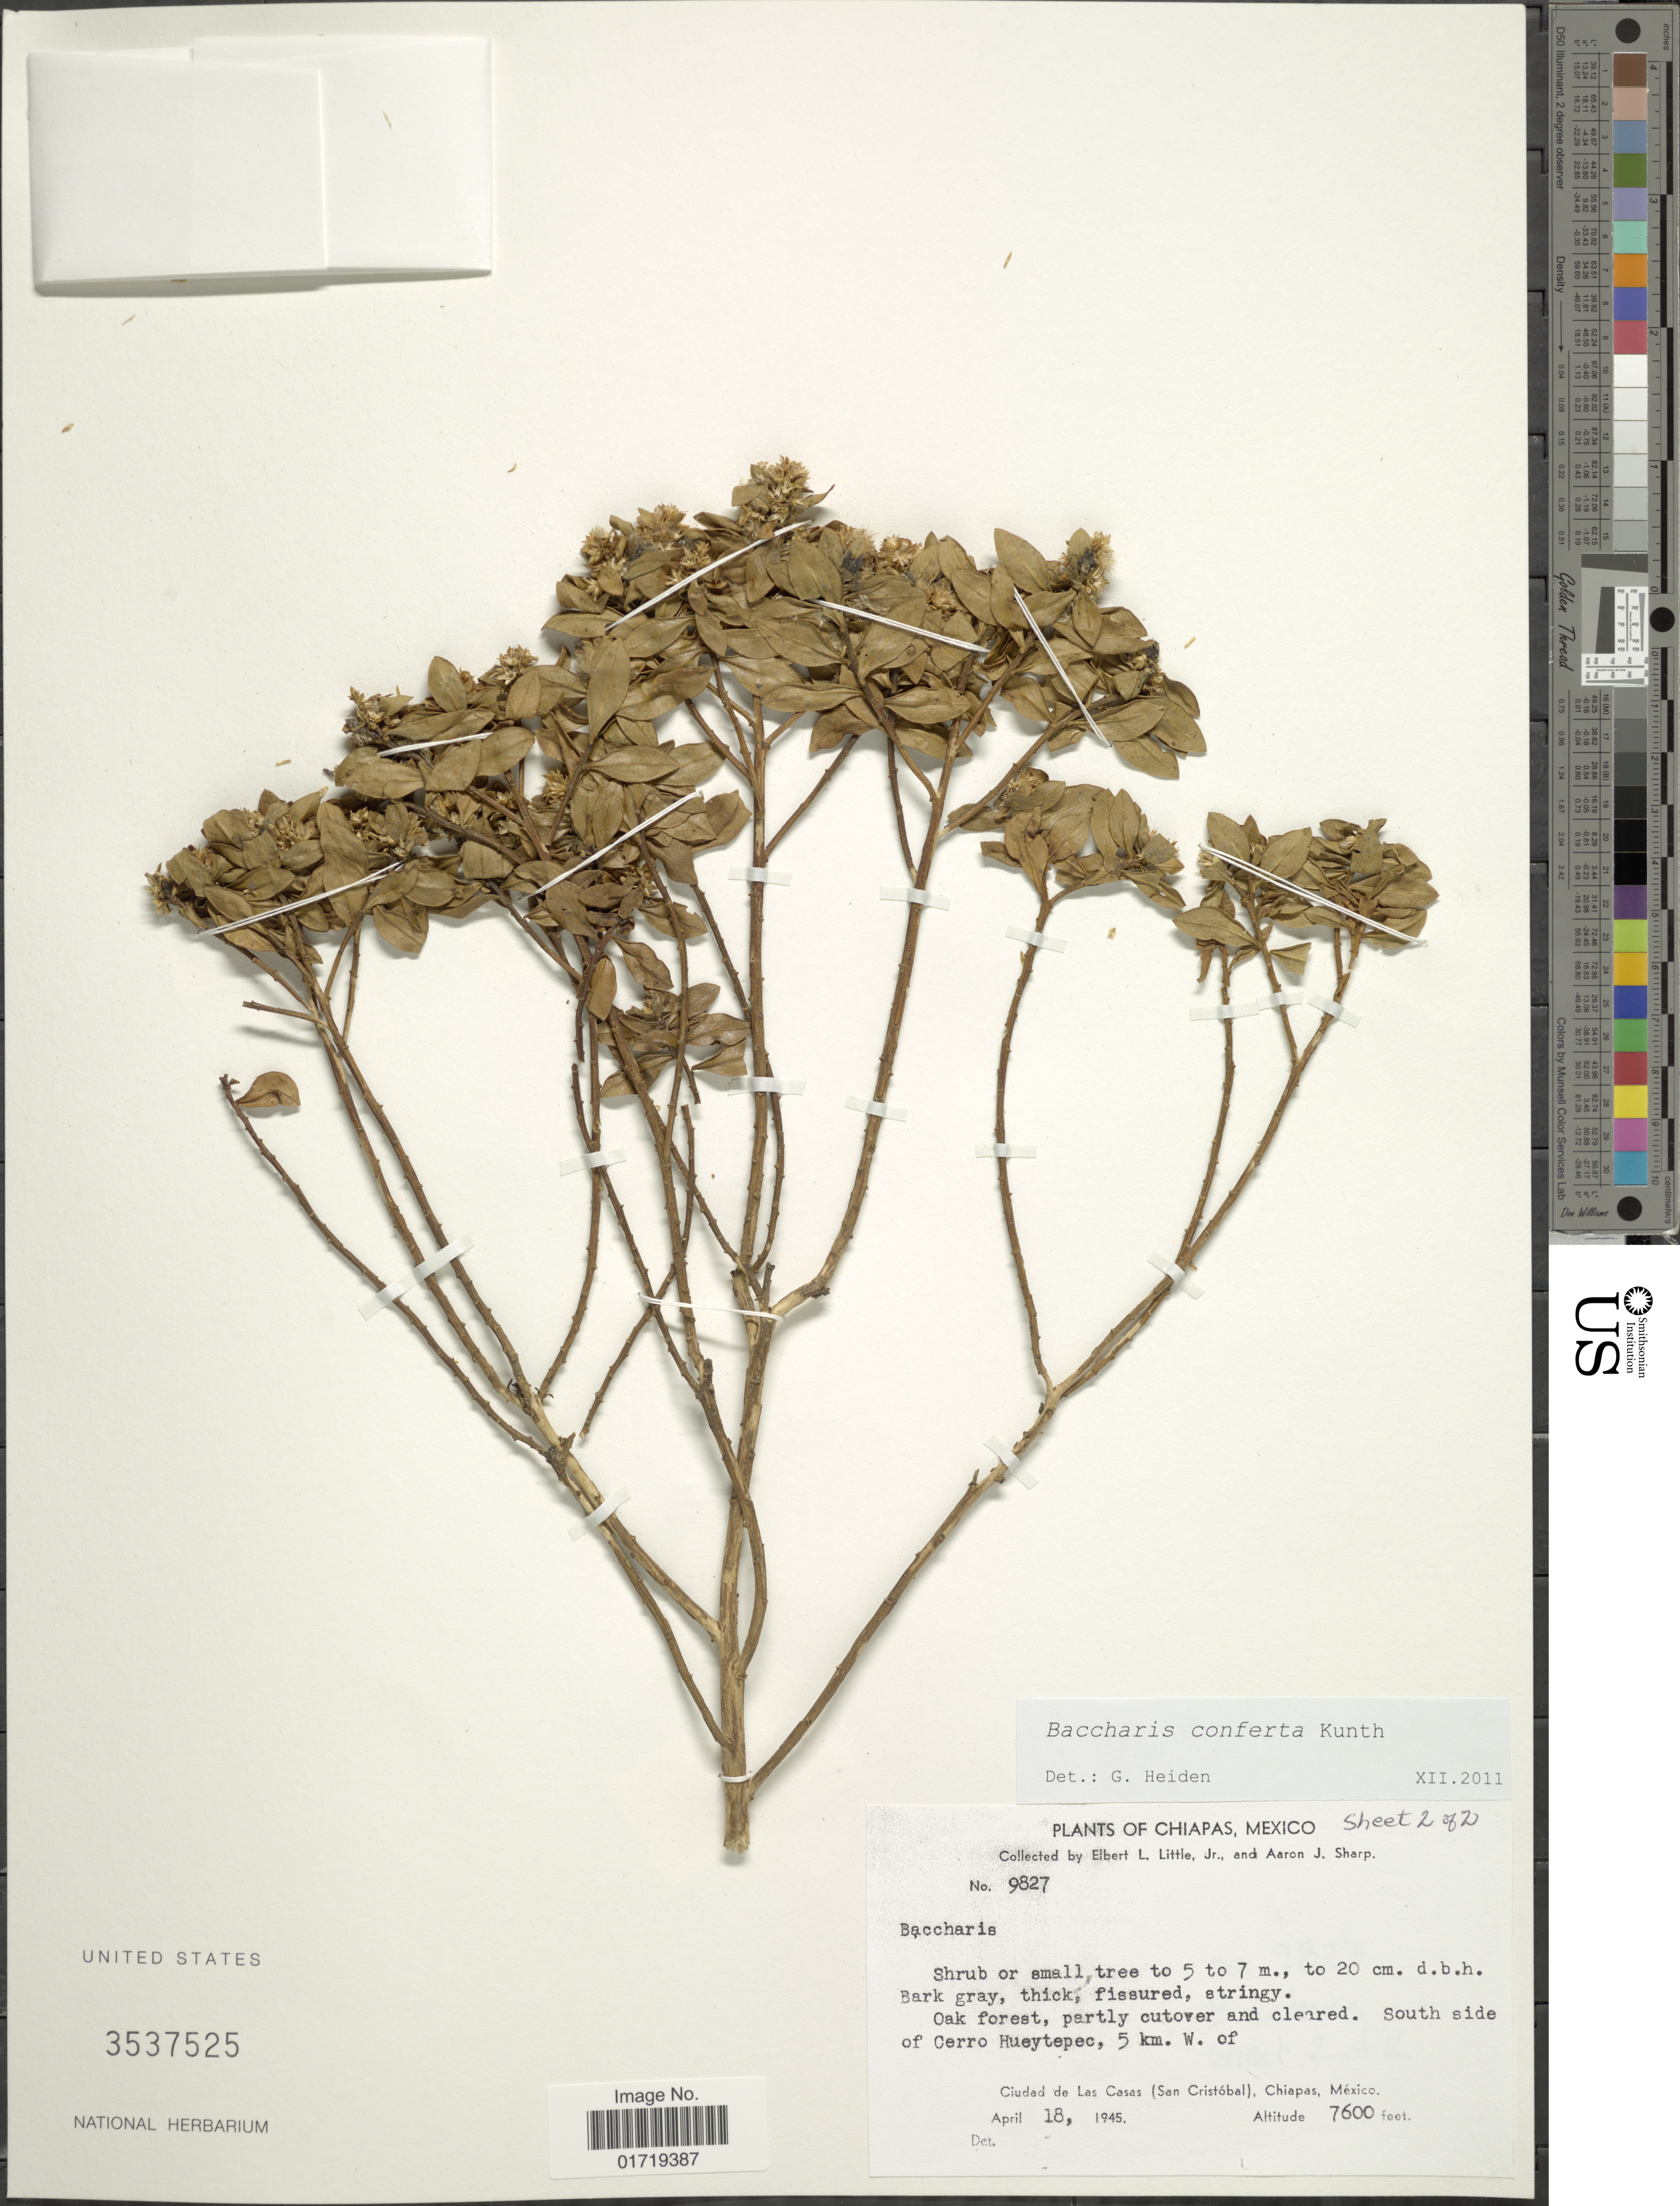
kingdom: Plantae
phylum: Tracheophyta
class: Magnoliopsida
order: Asterales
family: Asteraceae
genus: Baccharis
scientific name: Baccharis conferta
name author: Kunth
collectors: E. L. Little & Mrs A. J. Sharp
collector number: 9827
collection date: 1945-04-18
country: Mexico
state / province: Chiapas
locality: South side of Cerro Hueytepec, 5 km. W. of Ciudad de Las Casas (San Cristobal), Chiapas, Mexico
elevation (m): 2316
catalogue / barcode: US 3537525